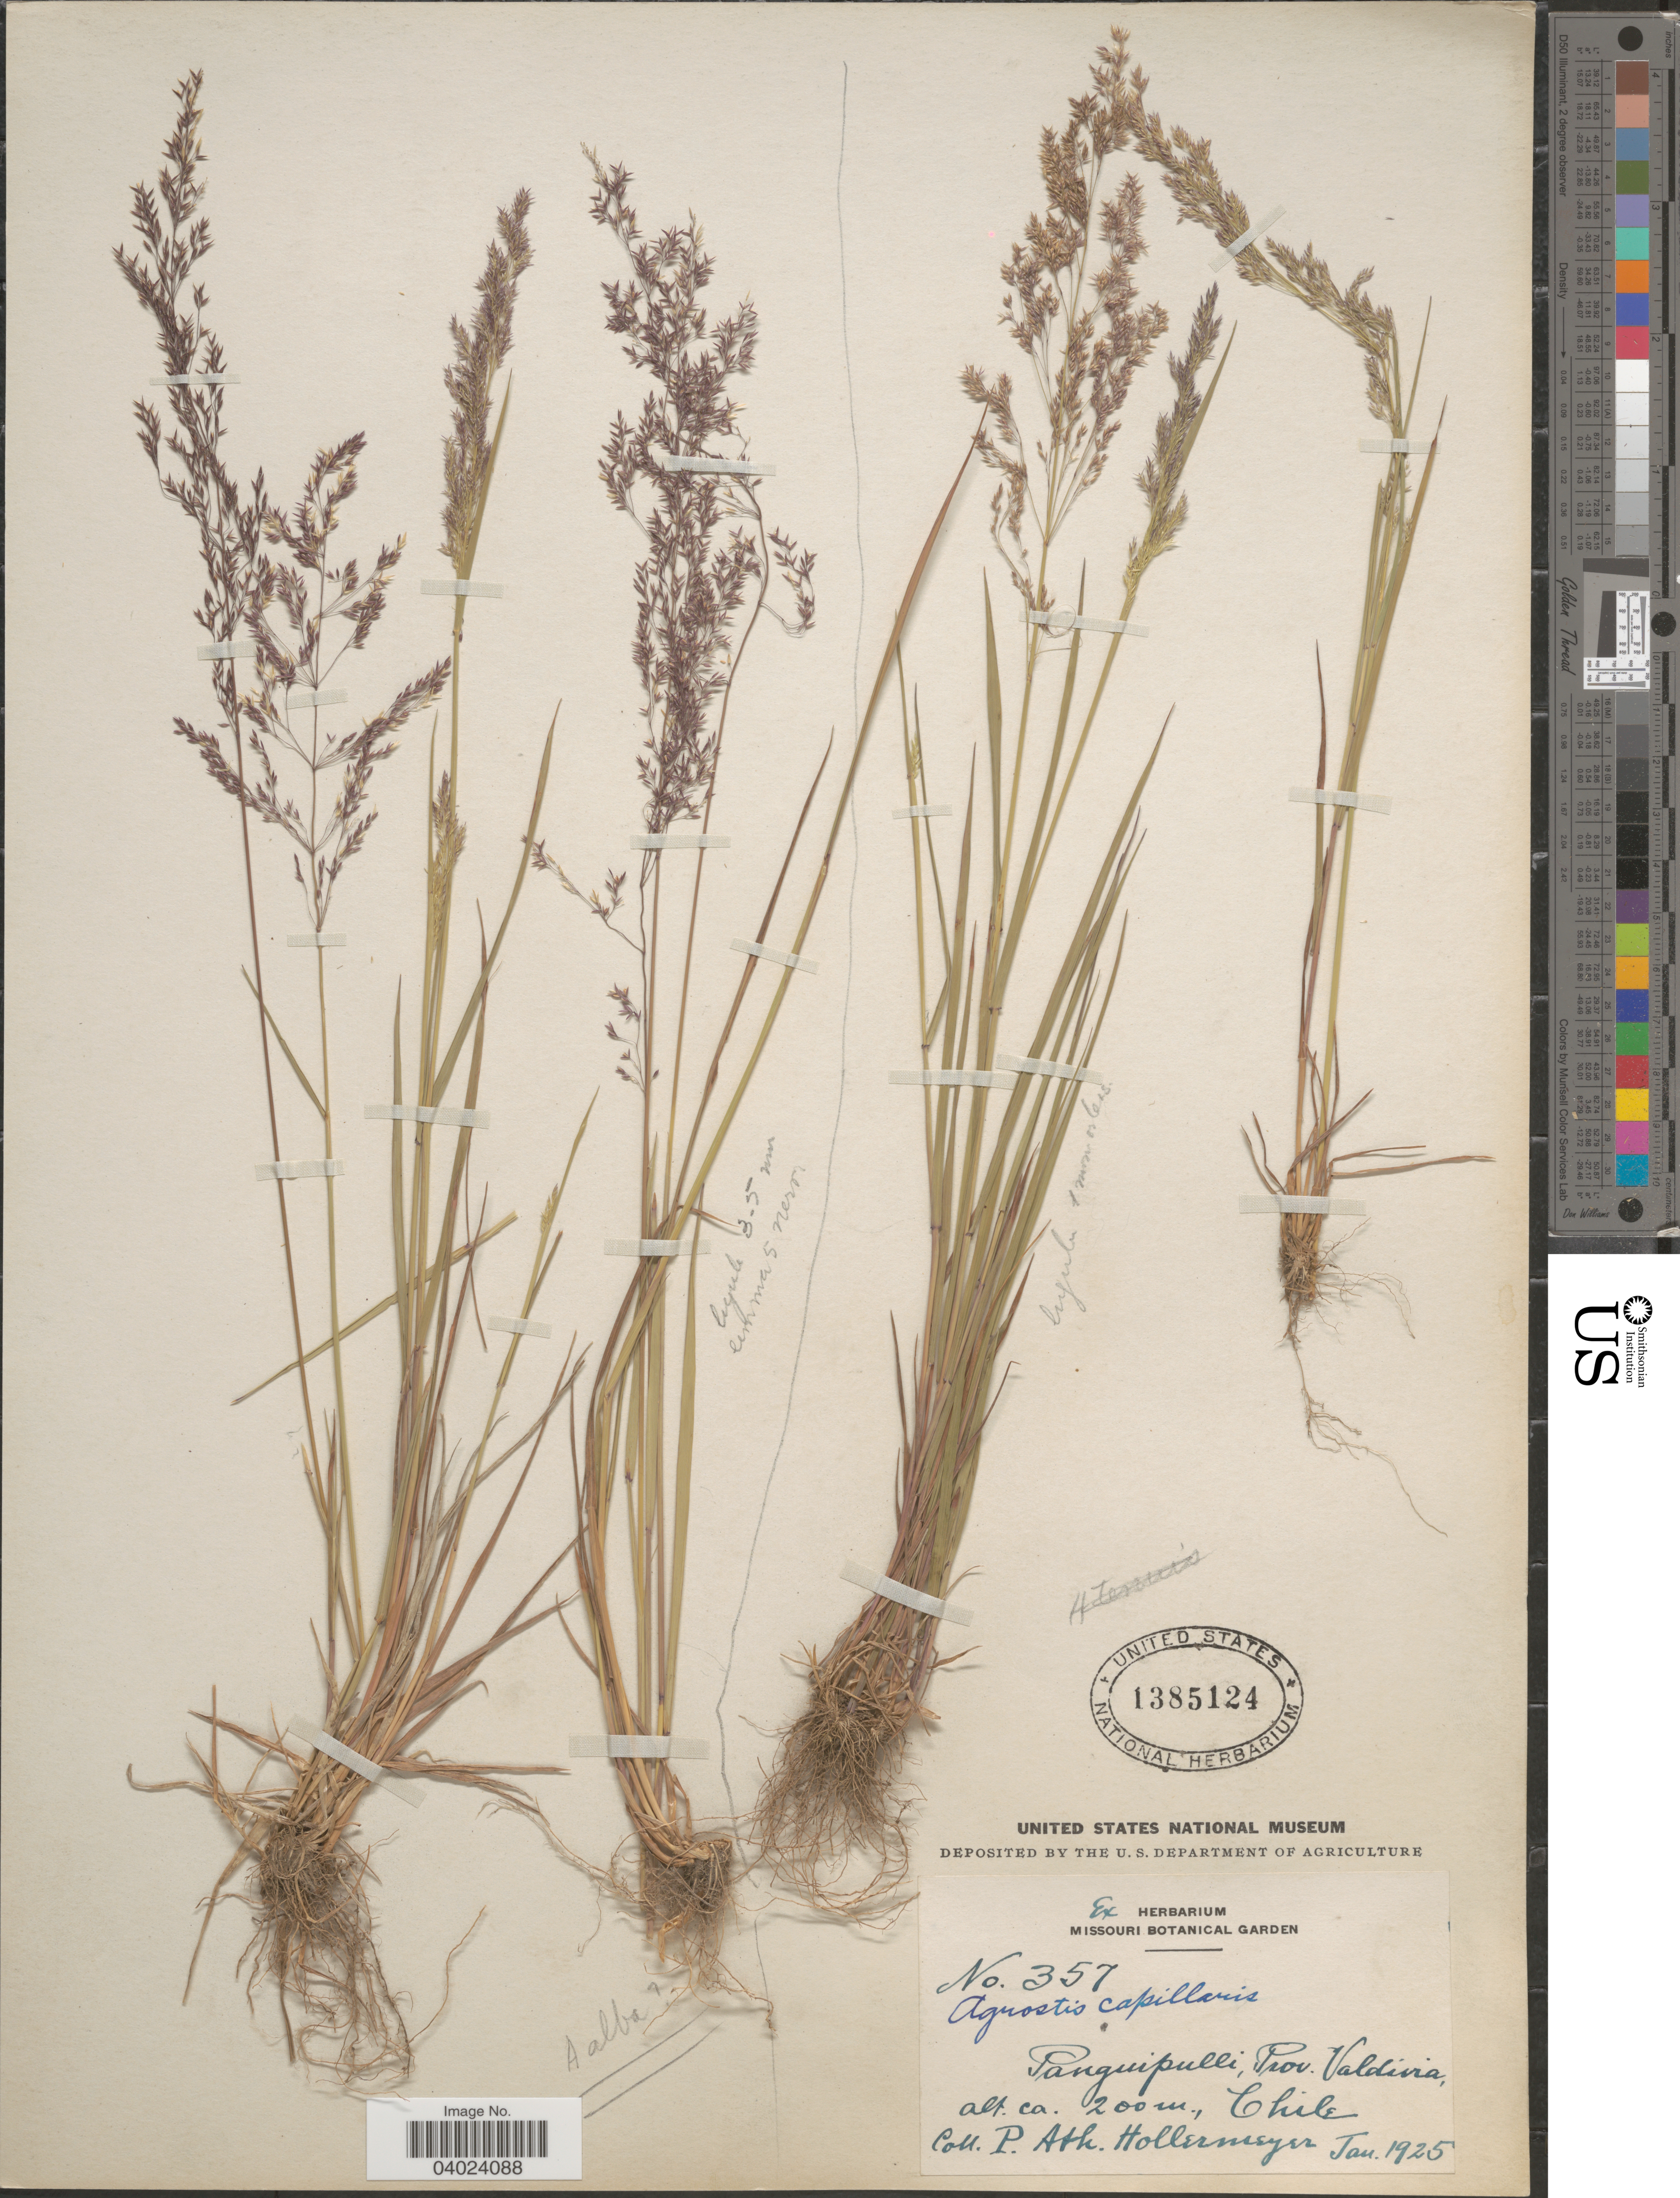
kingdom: Plantae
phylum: Tracheophyta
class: Liliopsida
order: Poales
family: Poaceae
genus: Agrostis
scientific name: Agrostis capillaris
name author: L.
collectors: P. Hollermayer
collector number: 357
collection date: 1925-01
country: Chile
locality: Panguipulli, Prov. Valdivia.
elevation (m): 200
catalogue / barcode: US 1385124